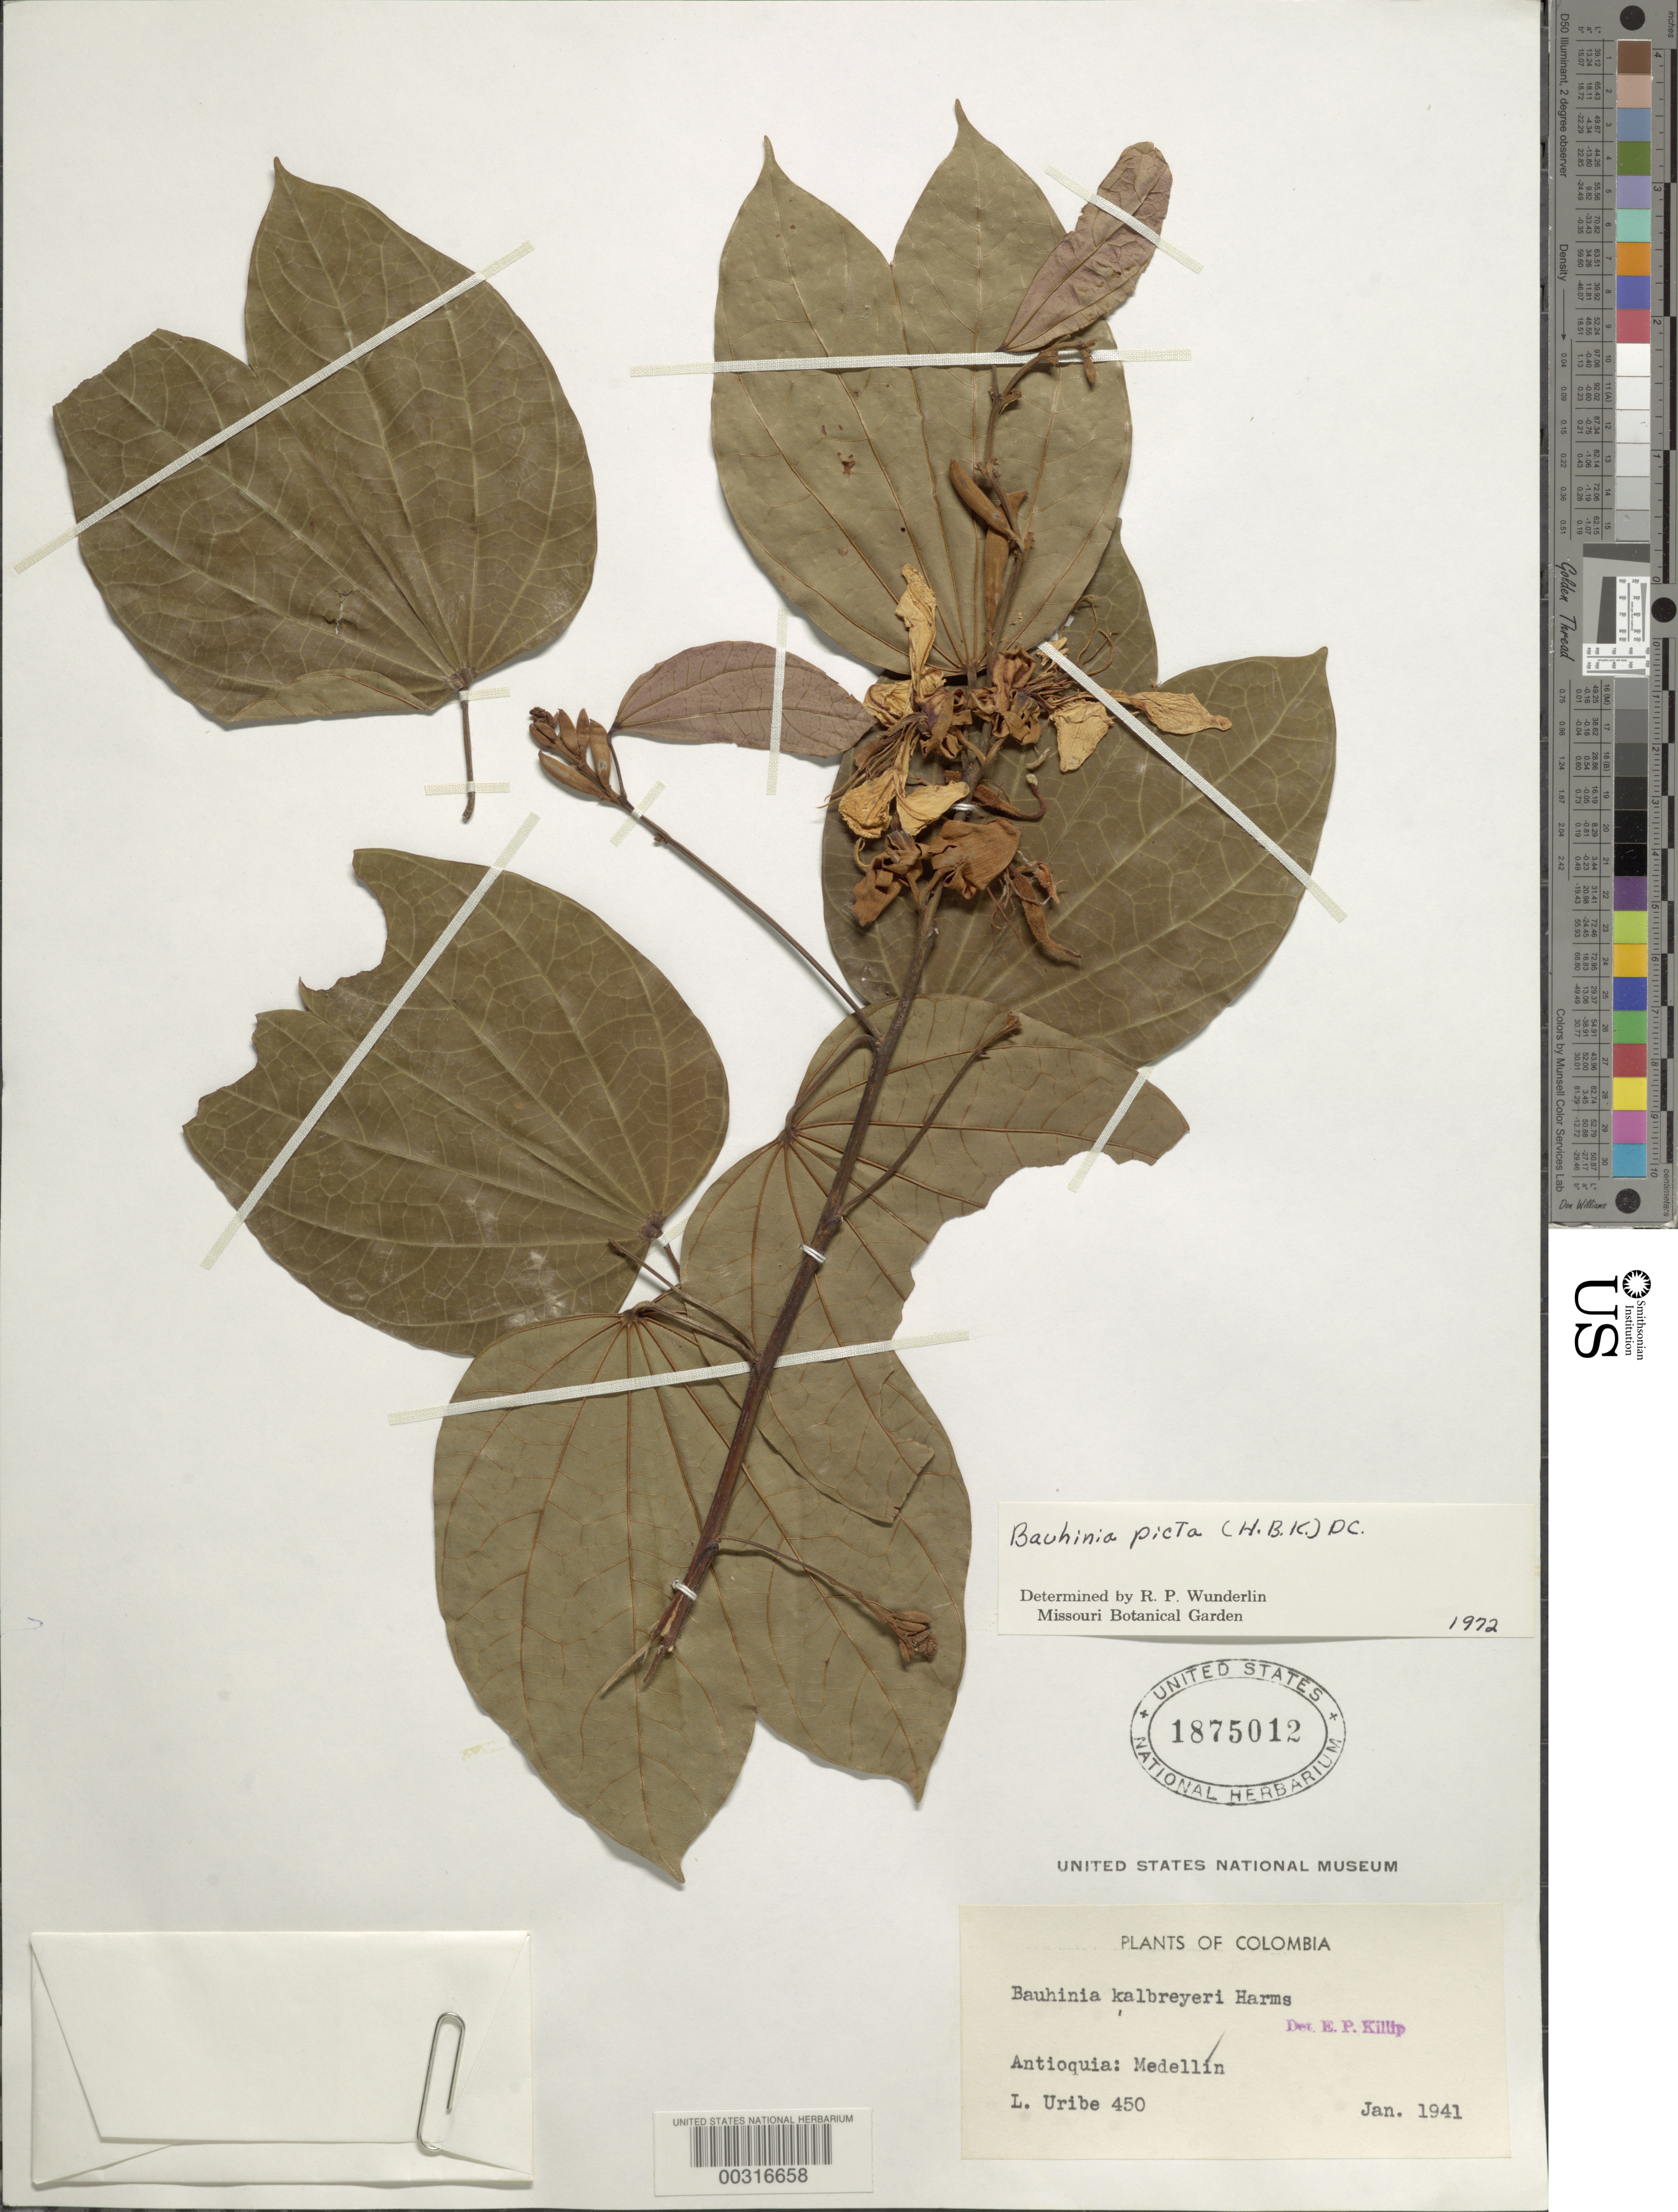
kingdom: Plantae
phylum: Tracheophyta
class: Magnoliopsida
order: Fabales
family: Fabaceae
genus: Bauhinia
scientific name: Bauhinia picta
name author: (Humb. & Bonpl.) DC.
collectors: L. Uribe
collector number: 450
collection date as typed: Jan 1941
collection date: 1941-01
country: Colombia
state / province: Antioquia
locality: Medellin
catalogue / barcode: US 1875012